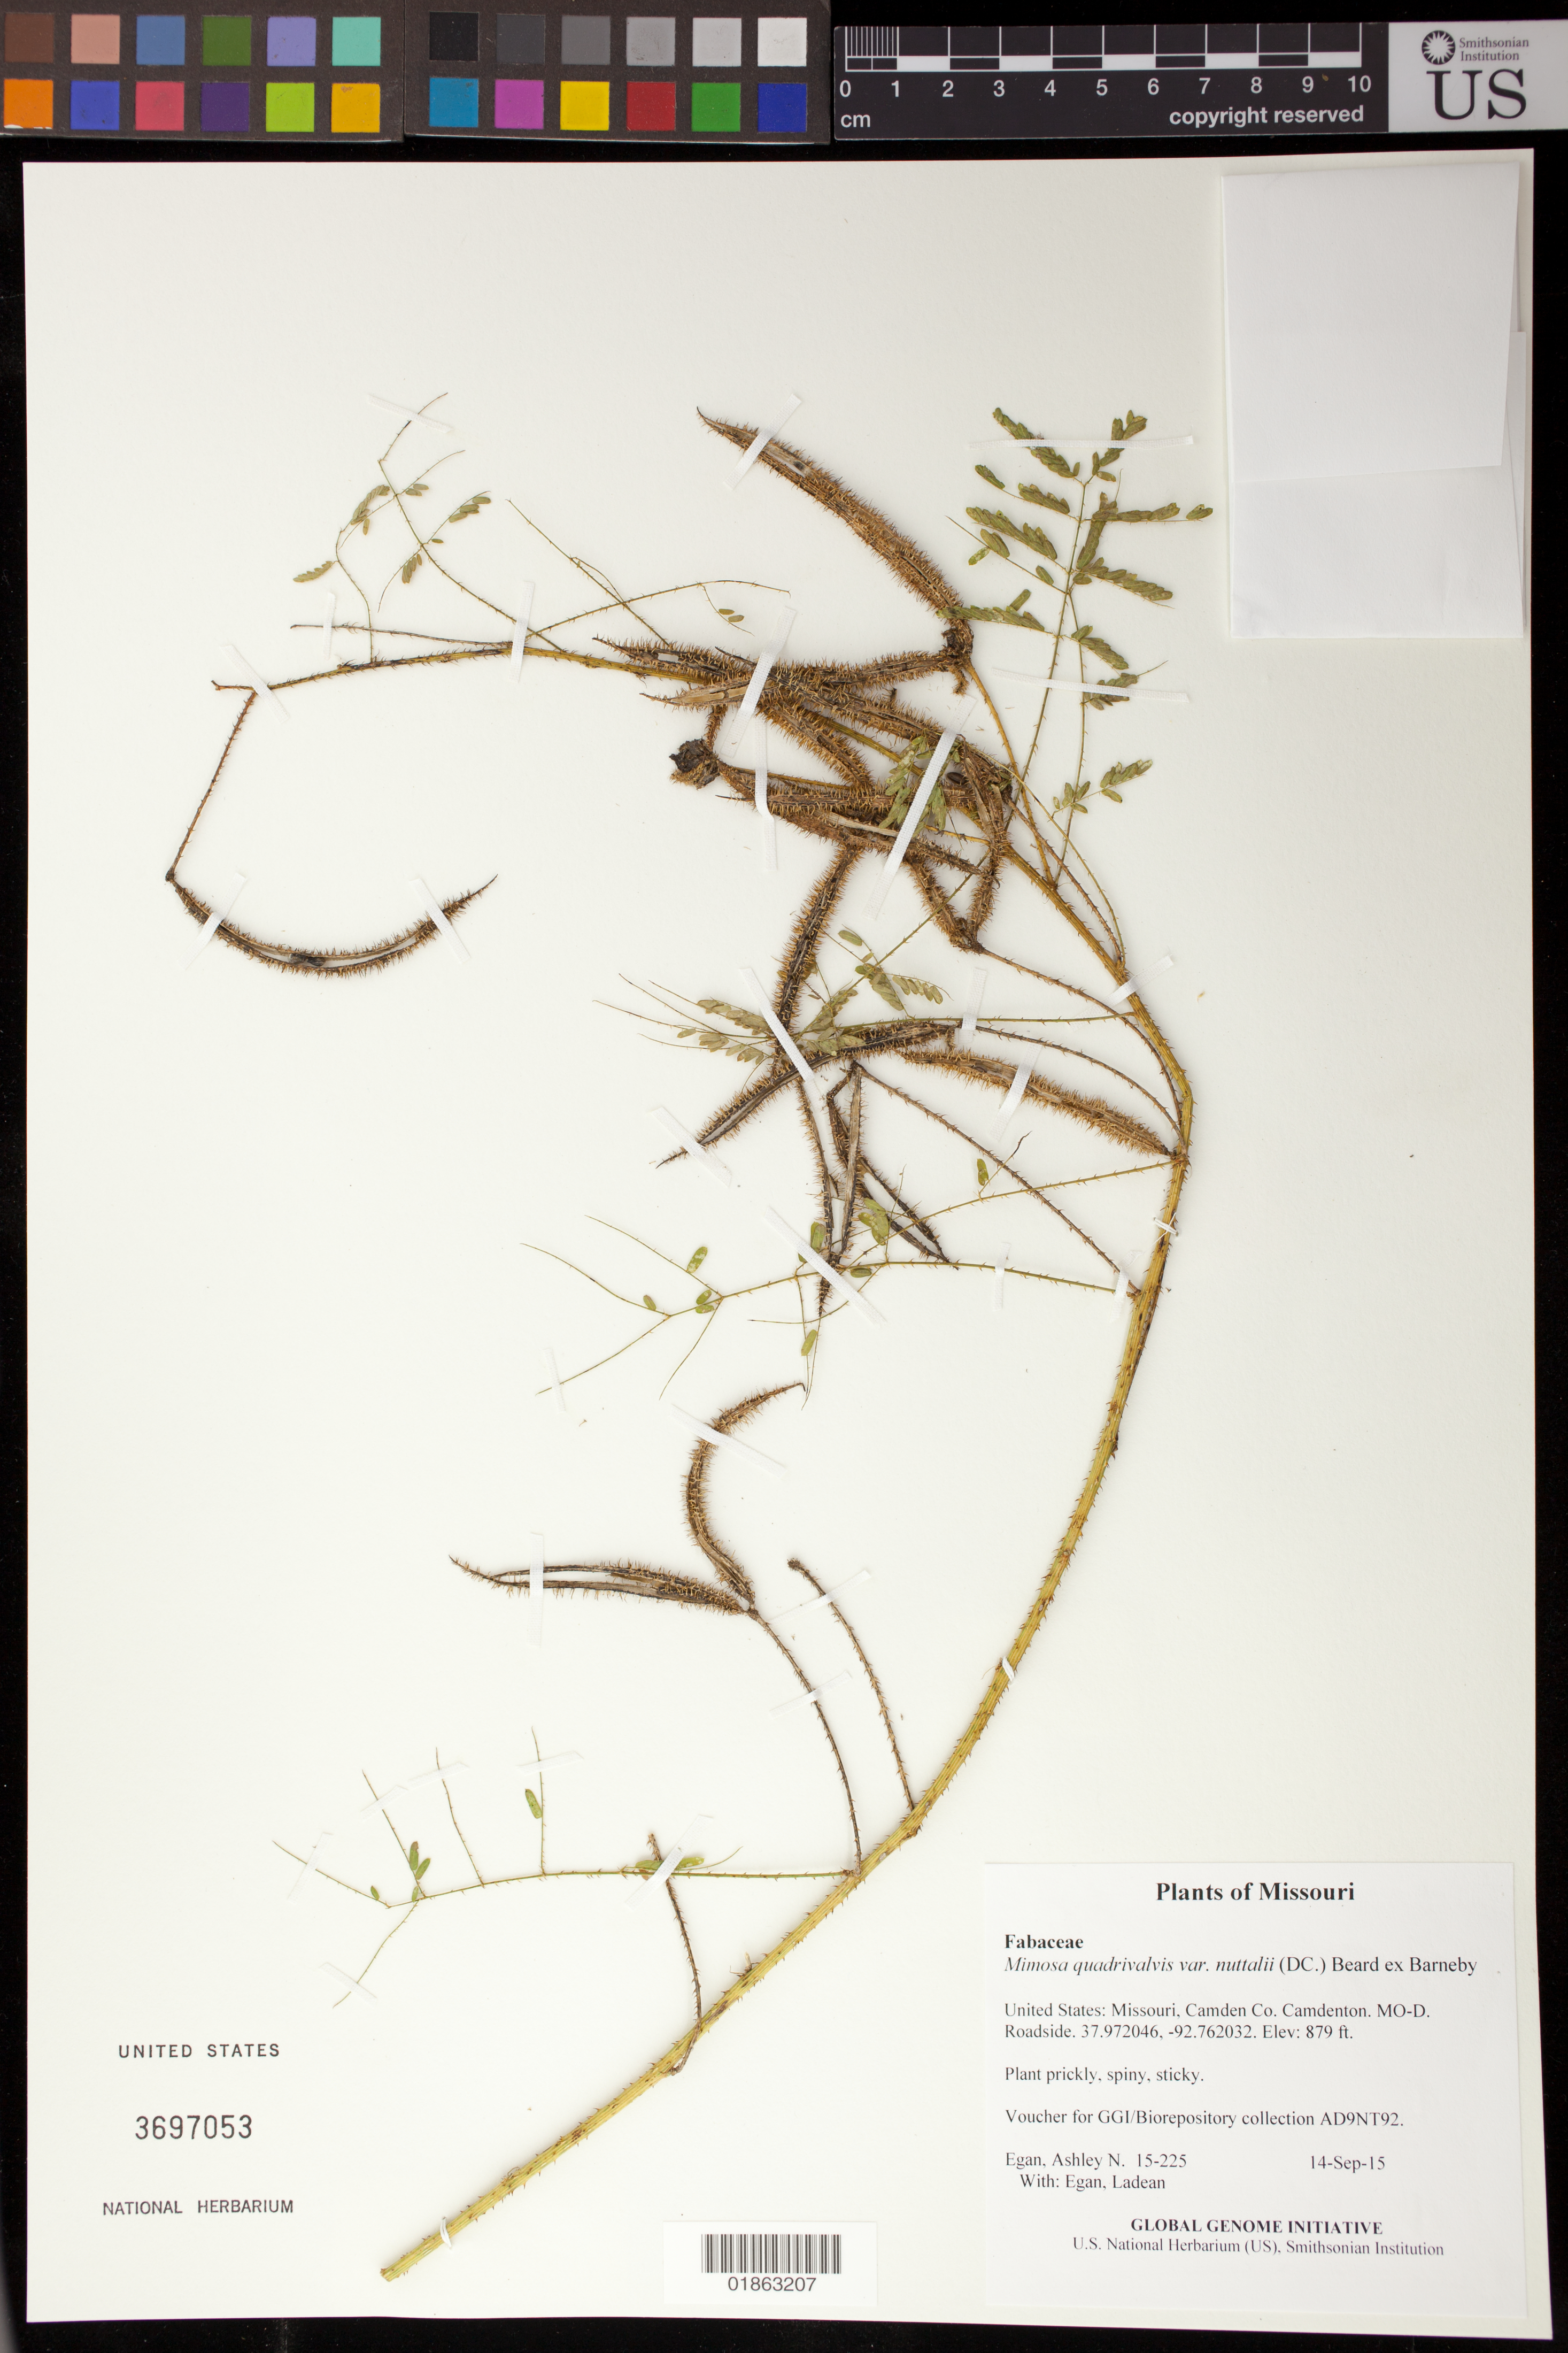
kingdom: Plantae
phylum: Tracheophyta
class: Magnoliopsida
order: Fabales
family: Fabaceae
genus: Mimosa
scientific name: Mimosa nuttallii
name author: (DC.) B.L. Turner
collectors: A. N. Egan & L. Egan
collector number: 15-225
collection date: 2015-09-14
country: United States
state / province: Missouri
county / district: Camden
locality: Camdenton. MO-D. Roadside.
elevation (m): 268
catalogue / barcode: US 3697053